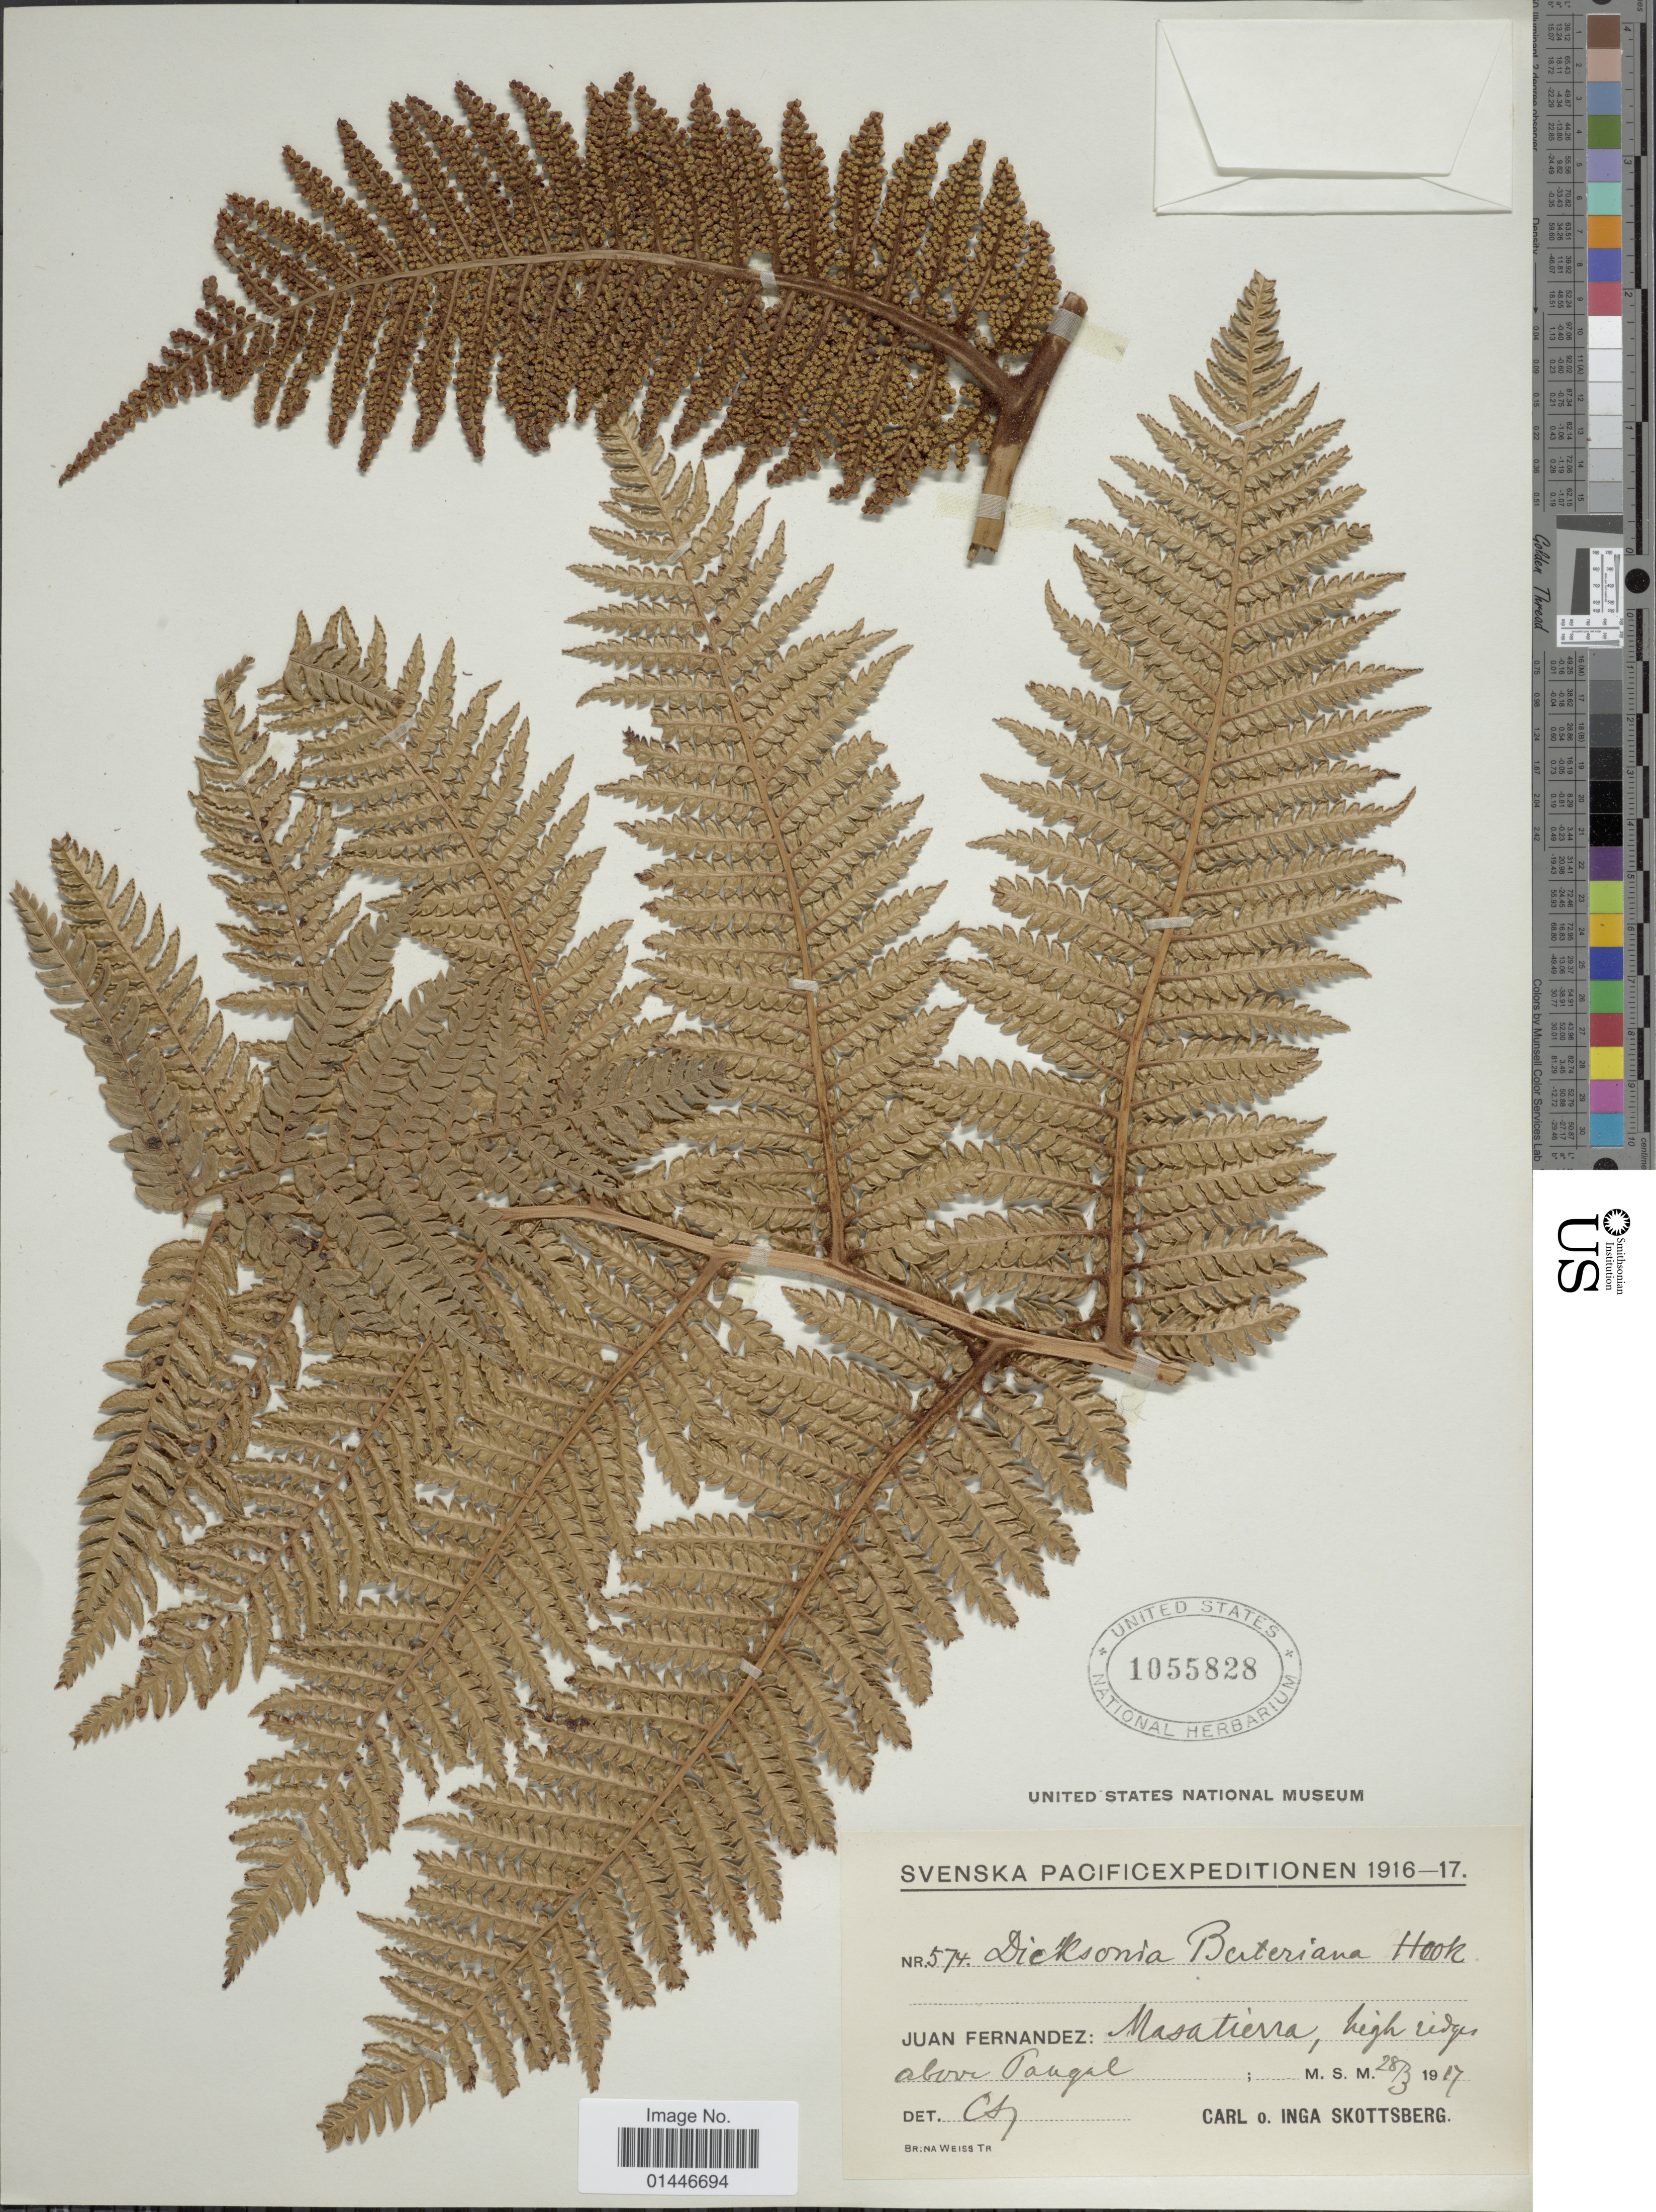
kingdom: Plantae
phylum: Tracheophyta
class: Polypodiopsida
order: Cyatheales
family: Dicksoniaceae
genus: Dicksonia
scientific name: Dicksonia berteriana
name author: (Colla) Hook.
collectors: I. Skottsberg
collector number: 574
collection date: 1917-03-28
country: Chile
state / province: Valparaíso (V)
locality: Juan Fernandez, Masatierra, high ridges above Pangal.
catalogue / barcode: US 1055828